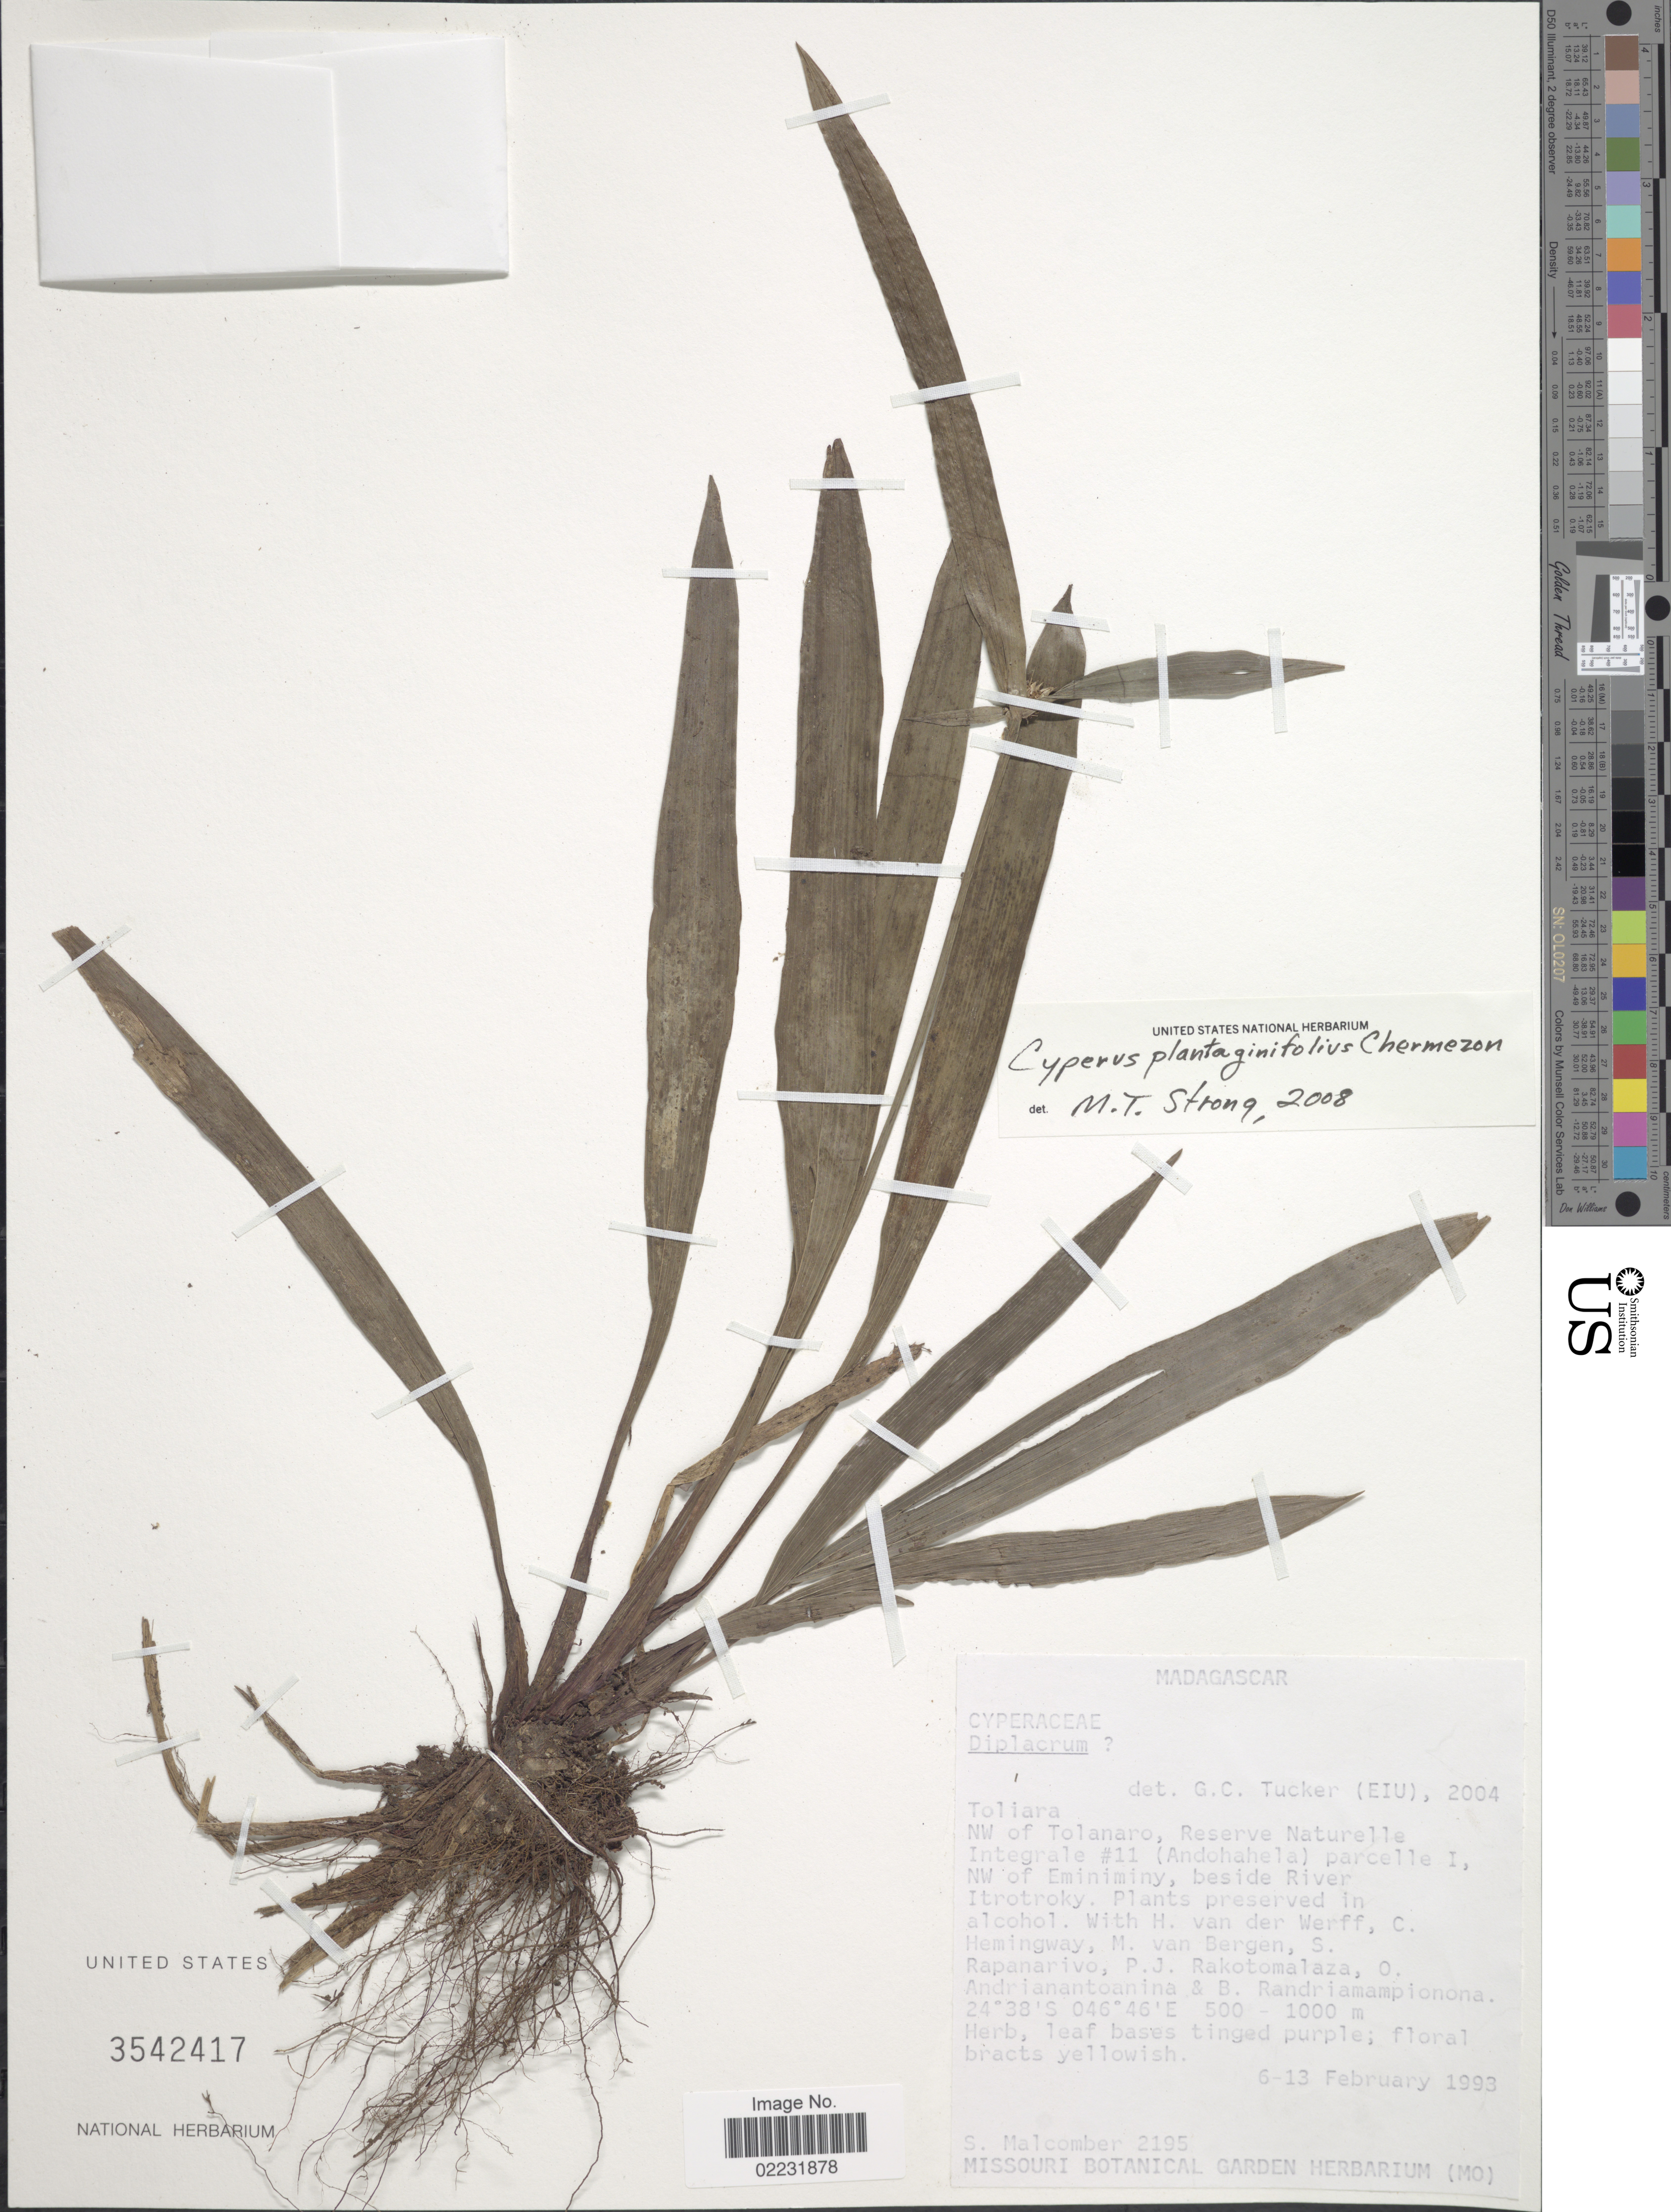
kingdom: Plantae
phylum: Tracheophyta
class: Liliopsida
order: Poales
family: Cyperaceae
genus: Cyperus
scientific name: Cyperus plantaginifolius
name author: Cherm.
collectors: S. T. Malcomber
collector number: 2195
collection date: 1993-02-06/1993-02-13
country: Madagascar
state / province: Anosy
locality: Toliara, NW of Tolanaro, Reserva Naturelle, Intergrale #11 (Andohahela) parce;;e I, NW of Eminimini, beside River Itrotroky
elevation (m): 500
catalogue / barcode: US 3542417